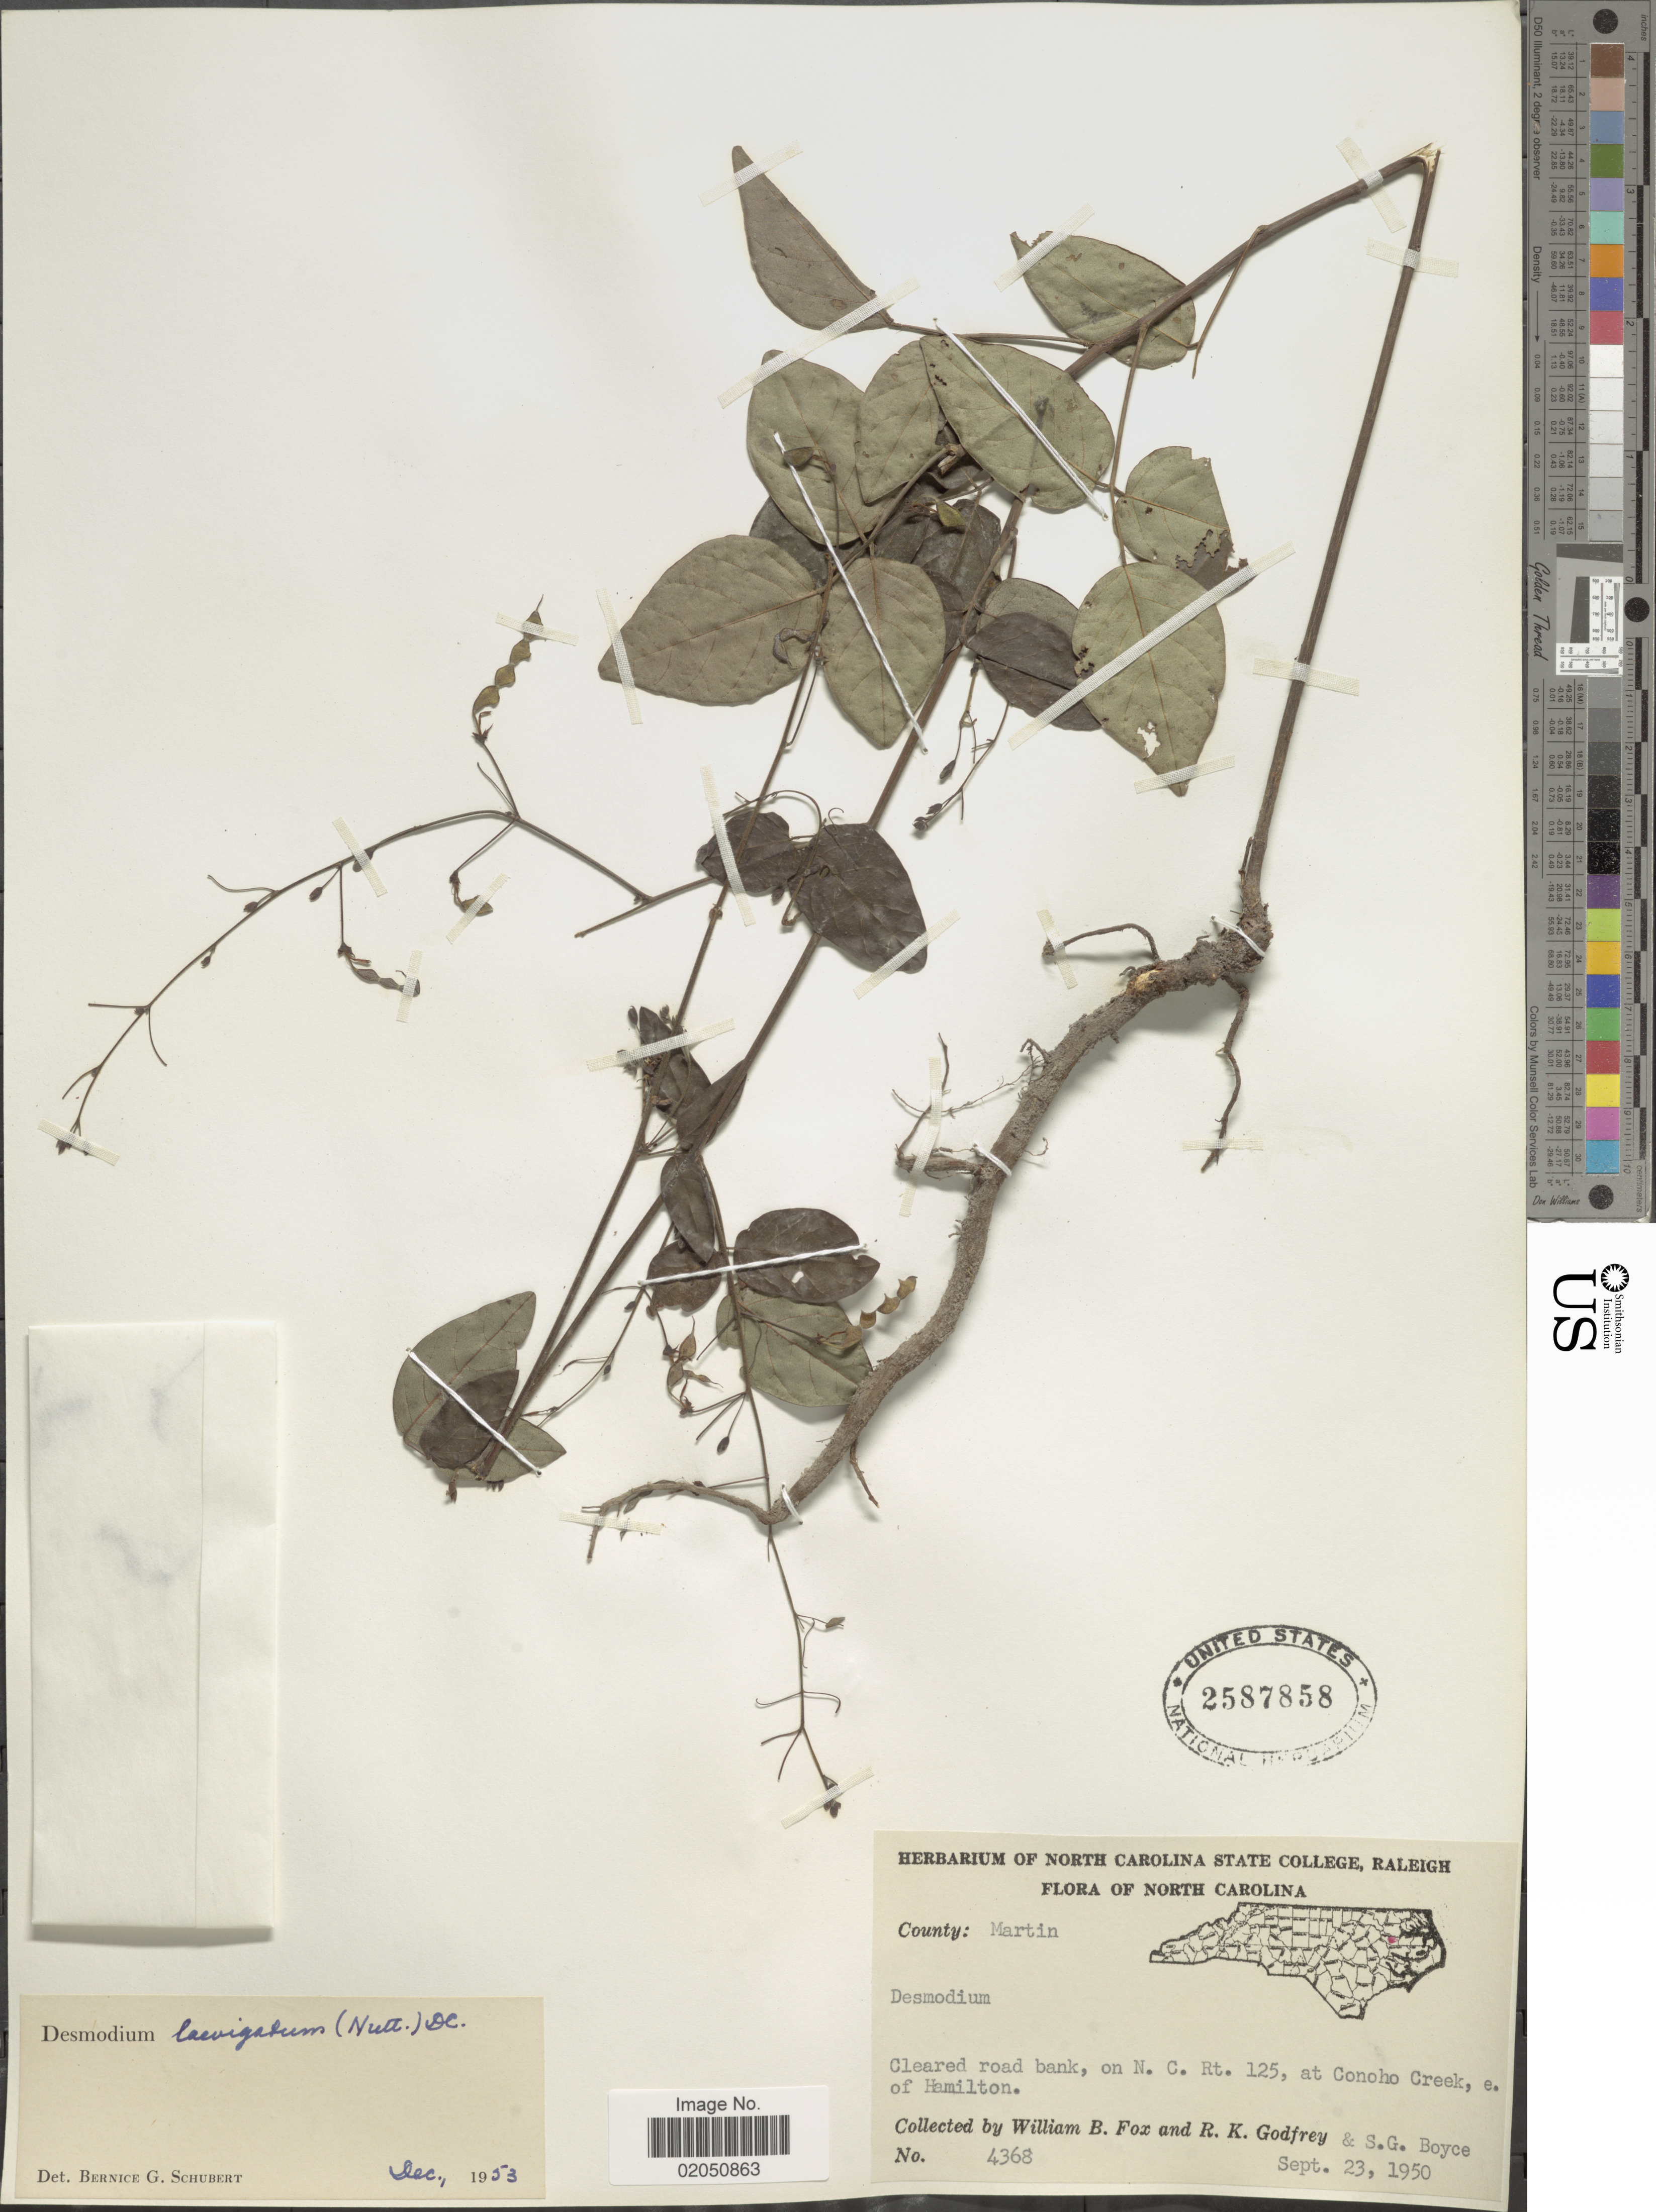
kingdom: Plantae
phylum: Tracheophyta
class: Magnoliopsida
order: Fabales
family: Fabaceae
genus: Desmodium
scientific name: Desmodium laevigatum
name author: (Nutt.) DC.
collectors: W. B. Fox, R. K. Godfrey & S. Boyce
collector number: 4368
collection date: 1950-09-23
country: United States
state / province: North Carolina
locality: County: Martin, Cleared road bank at Conoho Creek on N.C. Rt. 125, at Conoho Creek, e of Hamilton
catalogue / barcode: US 2587858